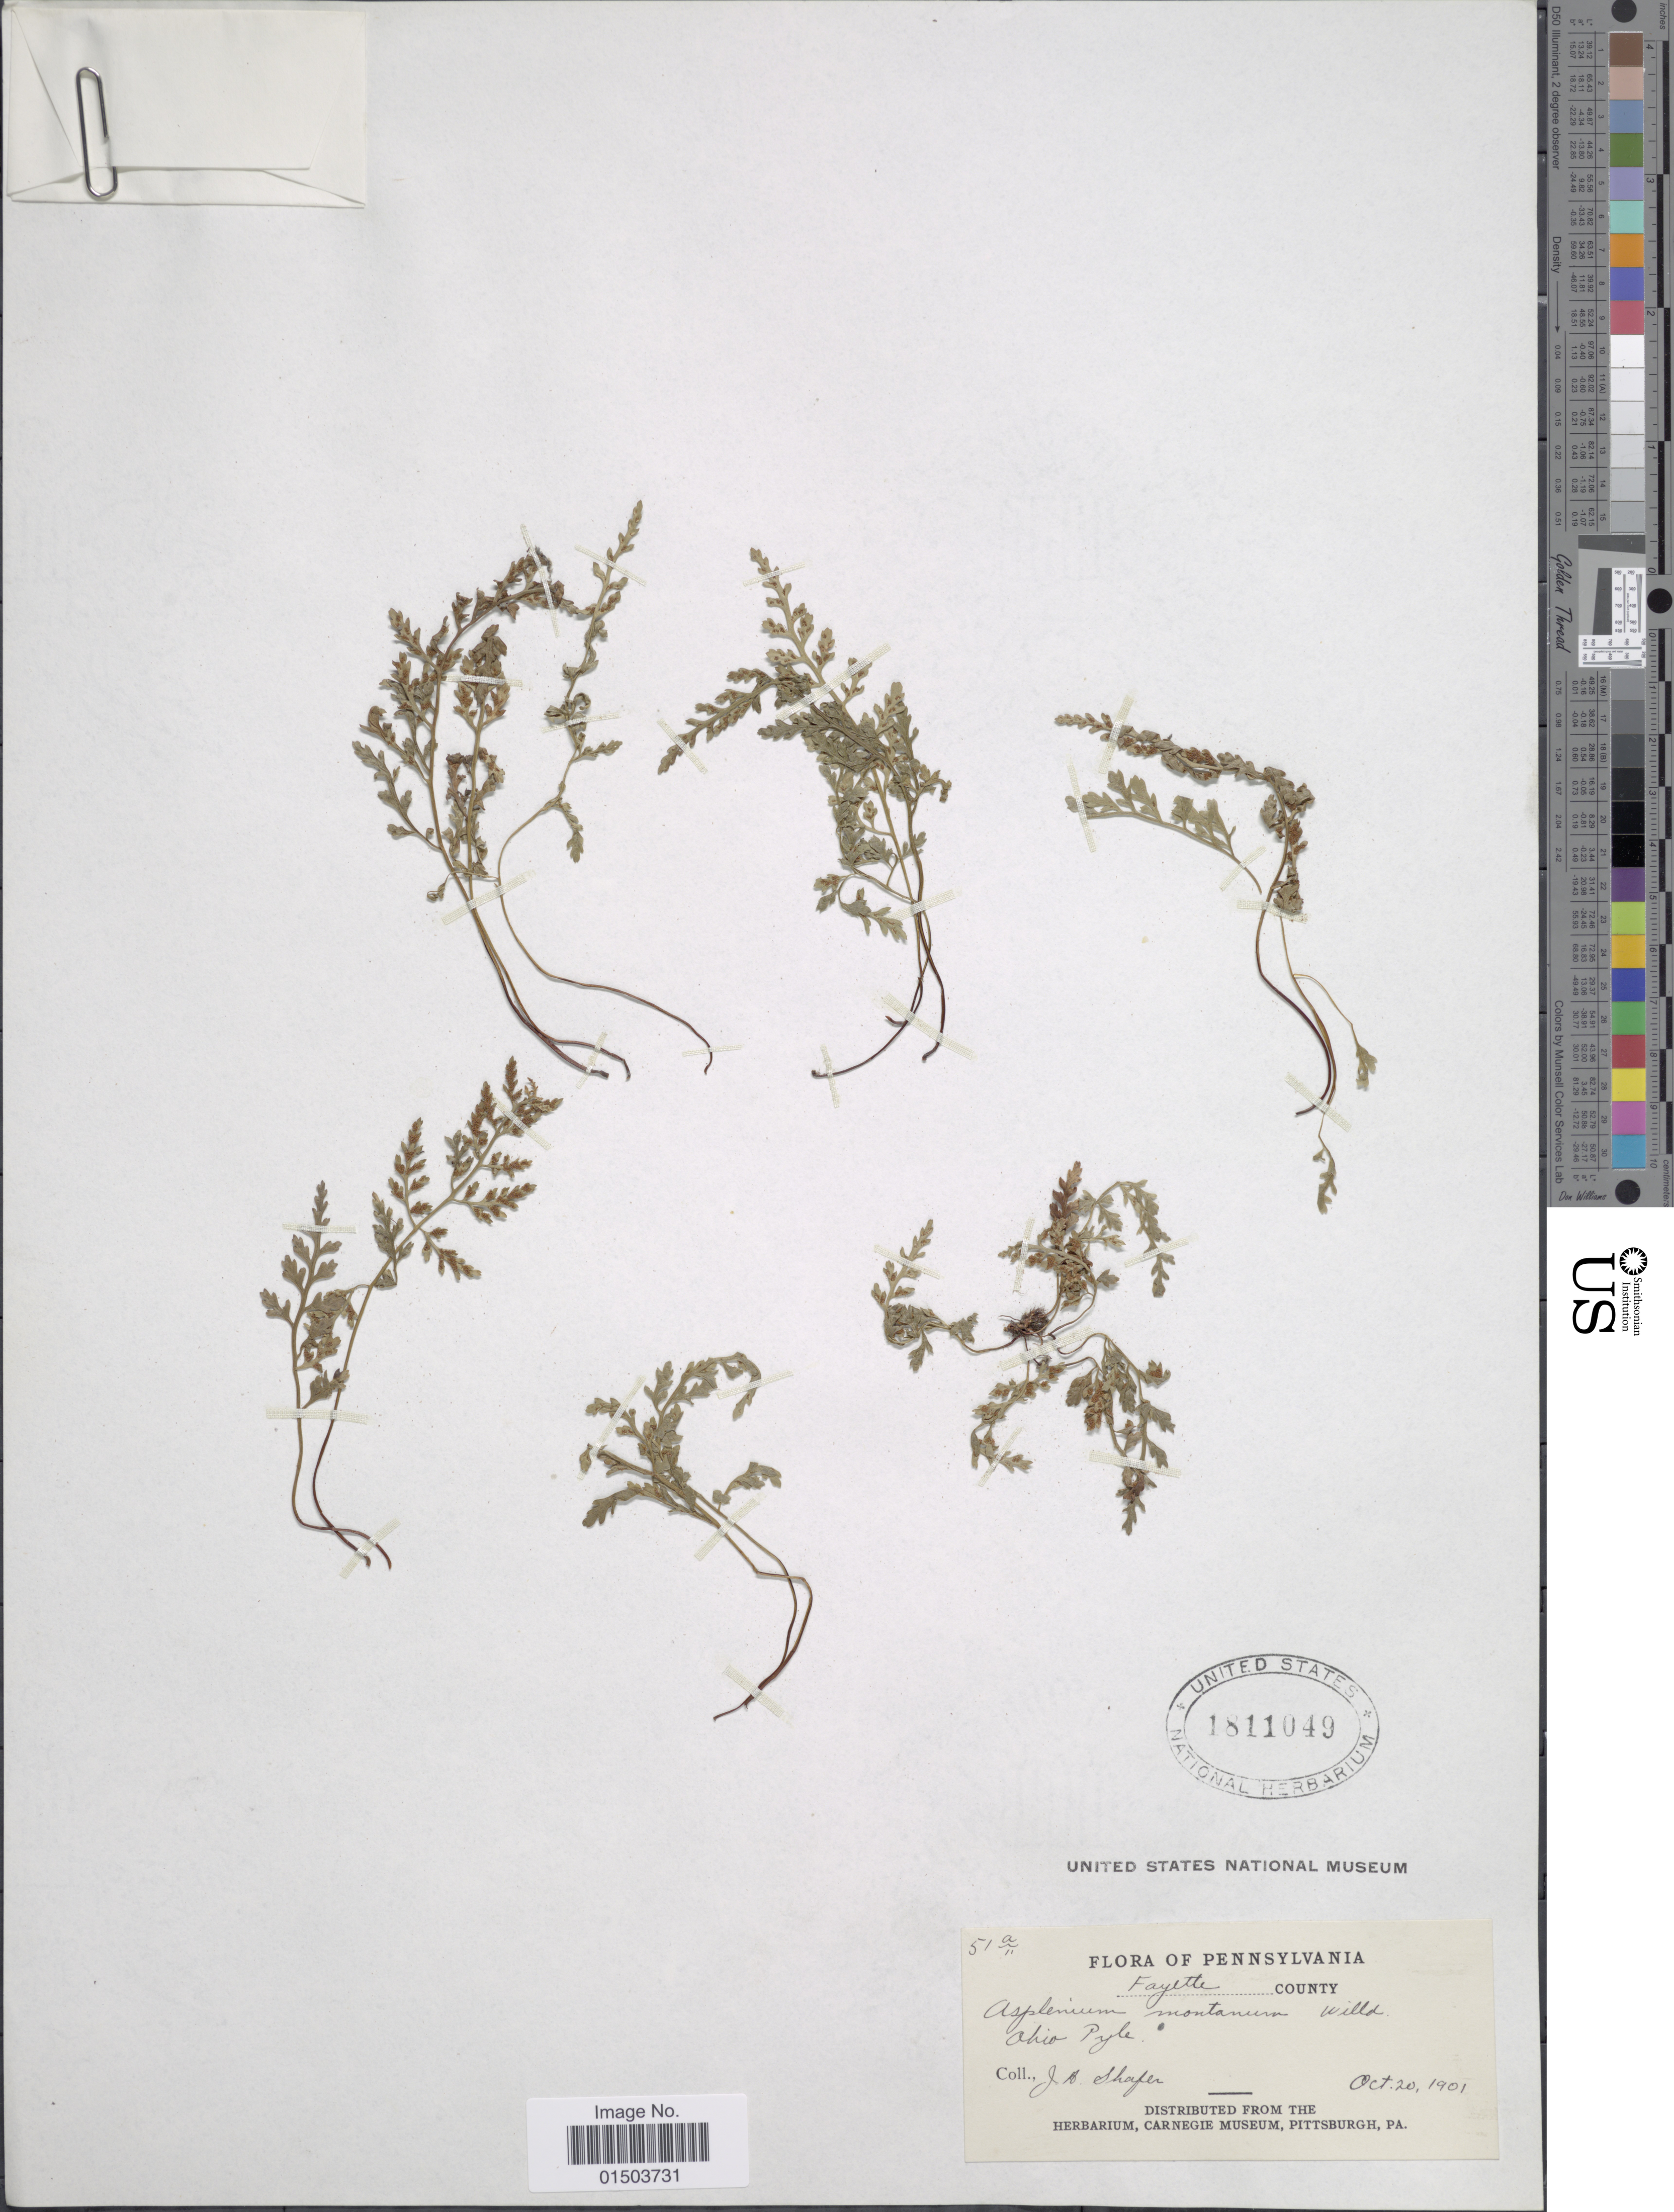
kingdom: Plantae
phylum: Tracheophyta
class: Polypodiopsida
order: Polypodiales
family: Aspleniaceae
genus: Asplenium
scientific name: Asplenium montanum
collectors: J. A. Shafer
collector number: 51a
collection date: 1901-10-20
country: United States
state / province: Ohio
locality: Fayette County.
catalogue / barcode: US 1811049